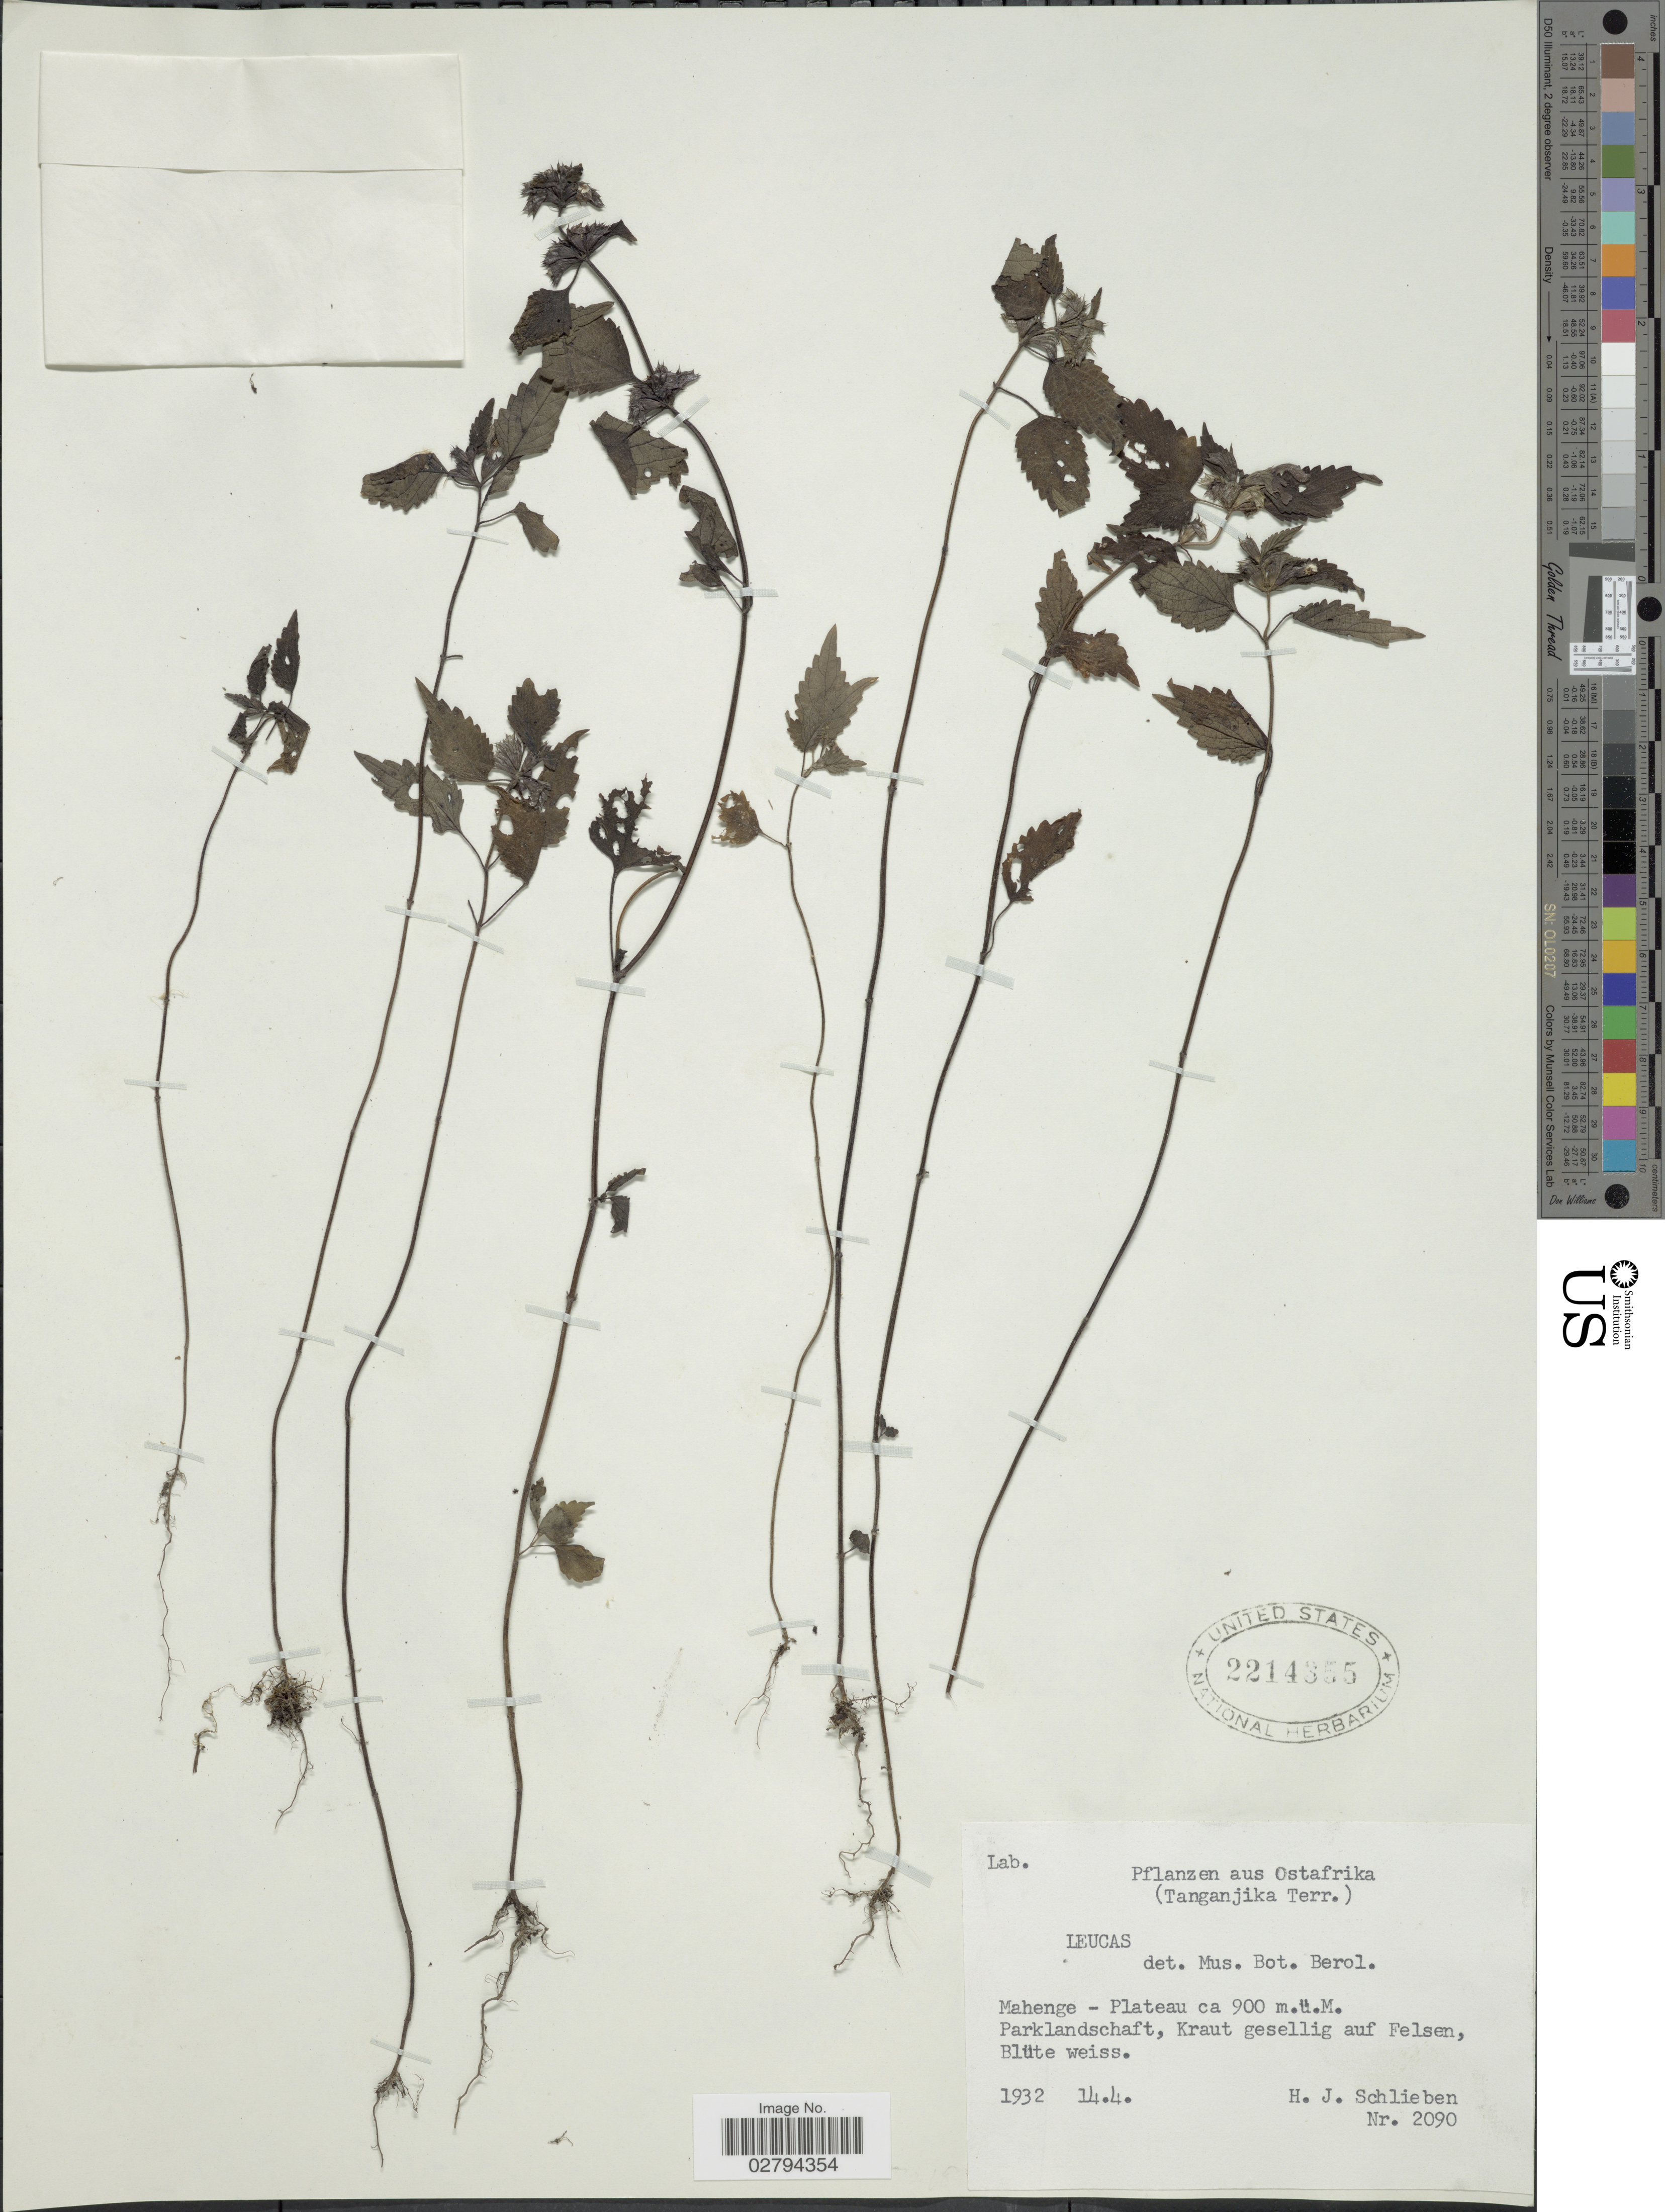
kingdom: Plantae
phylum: Tracheophyta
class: Magnoliopsida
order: Lamiales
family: Lamiaceae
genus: Leucas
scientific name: Leucas sp.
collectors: H. J. Schlieben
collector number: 2090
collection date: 1932-04-14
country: Tanzania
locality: Ostafrika. (Tanganjika Terr.). Mahenge- Plateau. Parklandschaft, Kraut gesellig auf Felsen, Blüte weiss.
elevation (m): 900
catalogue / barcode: US 2214355